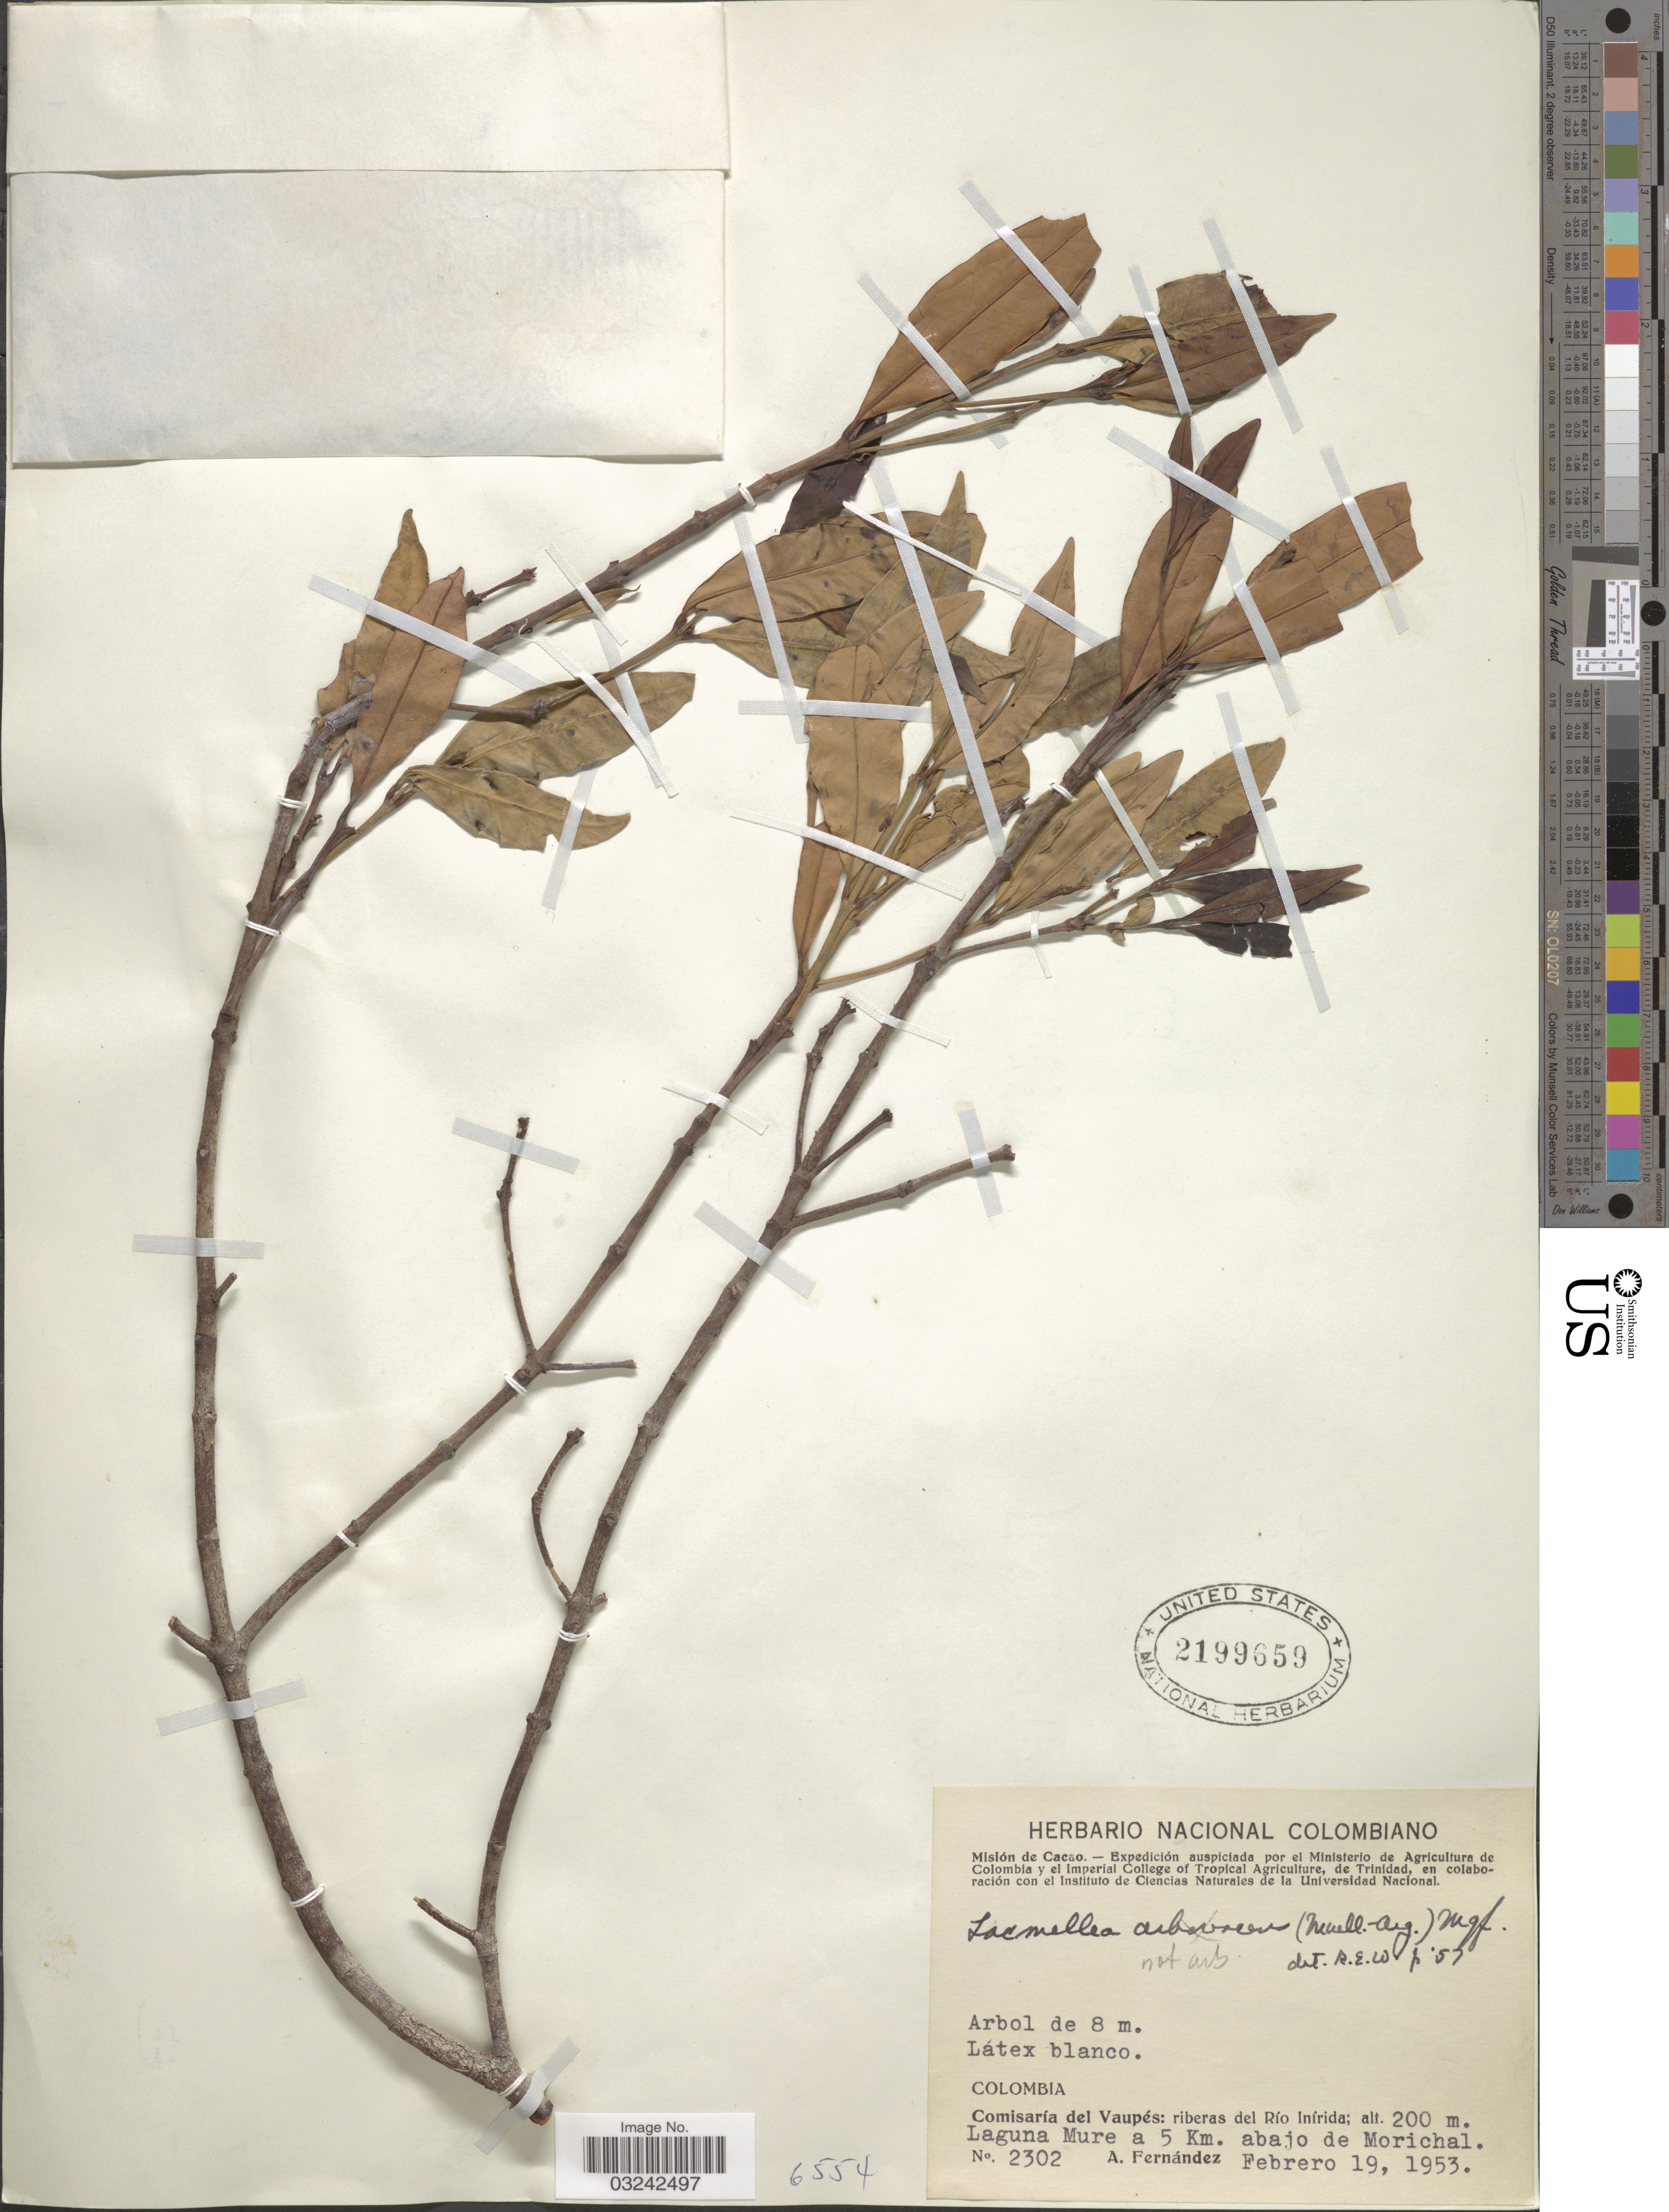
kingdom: Plantae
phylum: Tracheophyta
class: Magnoliopsida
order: Gentianales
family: Apocynaceae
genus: Lacmellea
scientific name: Lacmellea sp.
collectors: A. Fernández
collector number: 2302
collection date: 1953-02-19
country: Colombia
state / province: Vaupés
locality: Comisaría del Vaupés: riberas del Río Inírida: Laguna Mure a 5 Km. abajo de Morichal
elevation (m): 200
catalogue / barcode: US 2199659